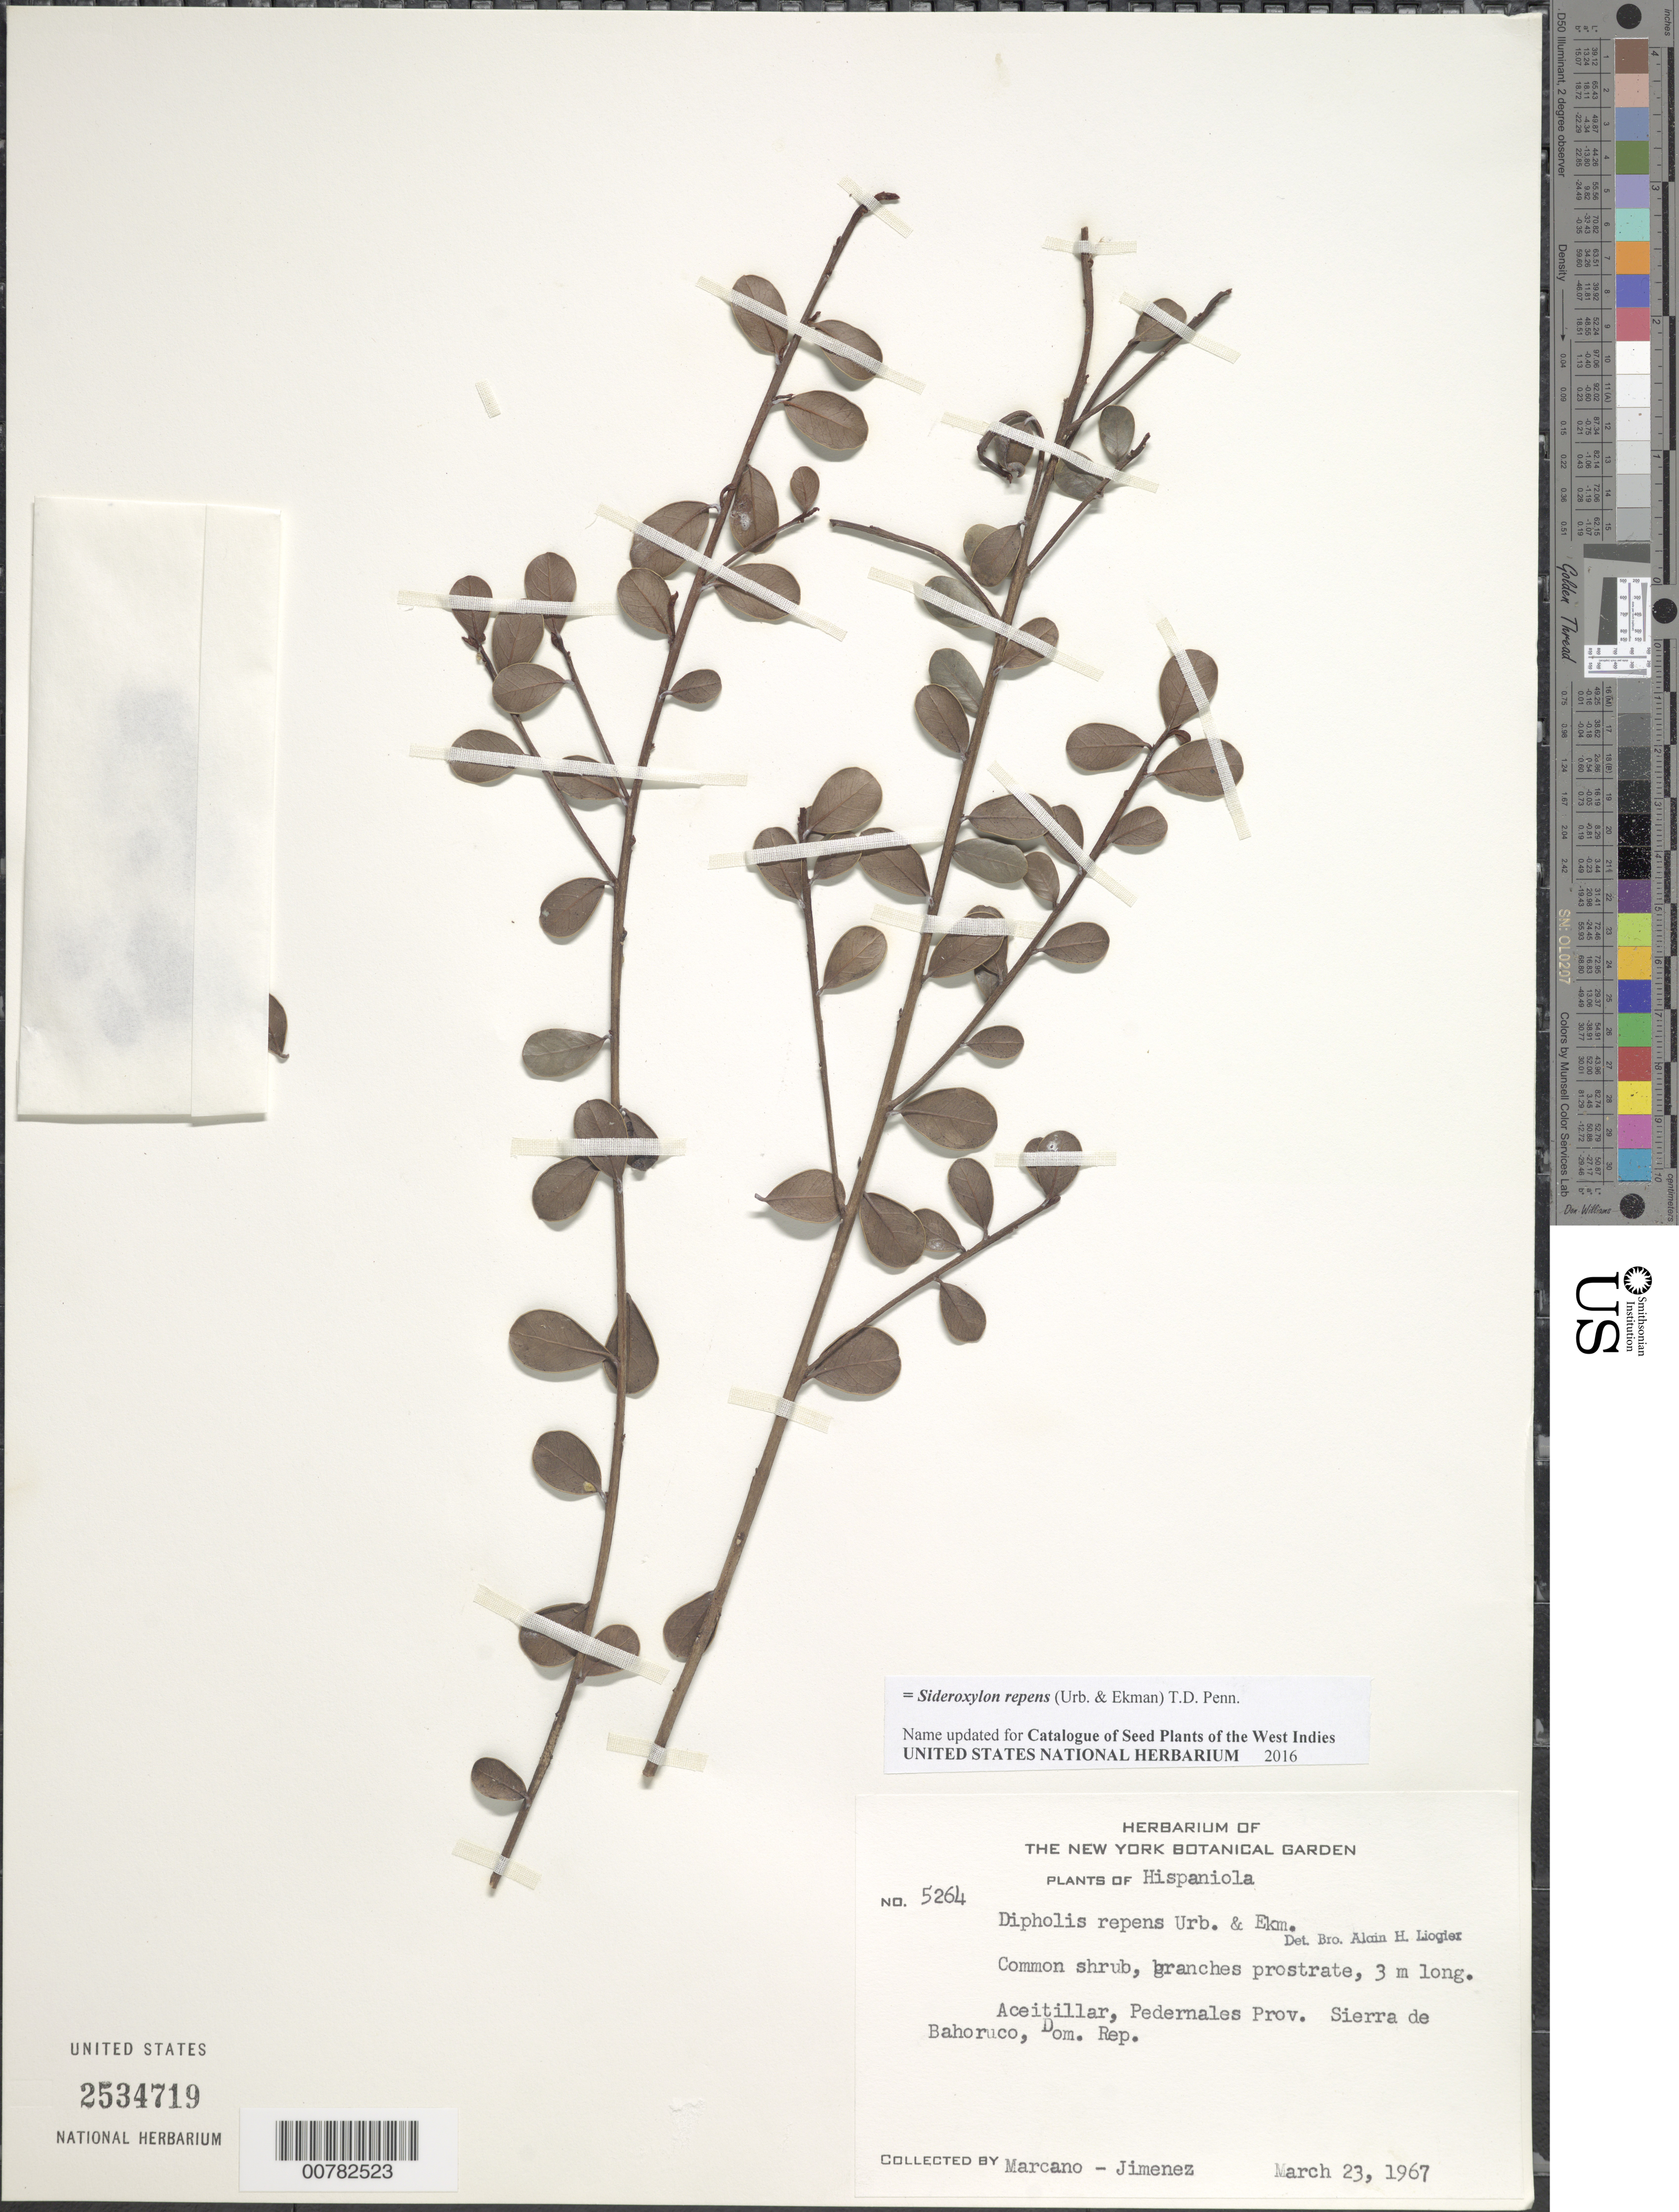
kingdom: Plantae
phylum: Tracheophyta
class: Magnoliopsida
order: Ericales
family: Sapotaceae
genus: Sideroxylon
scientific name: Sideroxylon repens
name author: (Urb. & Ekman) T.D. Penn.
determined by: Liogier, Alain H.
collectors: E. J. Marcano F. & J. J. Jiménez Almonte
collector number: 5264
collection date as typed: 23 Mar 1967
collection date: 1967-03-23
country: Dominican Republic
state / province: Pedernales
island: Hispaniola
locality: Sierra de Bahoruco, Aceitillar.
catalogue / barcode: US 2534719